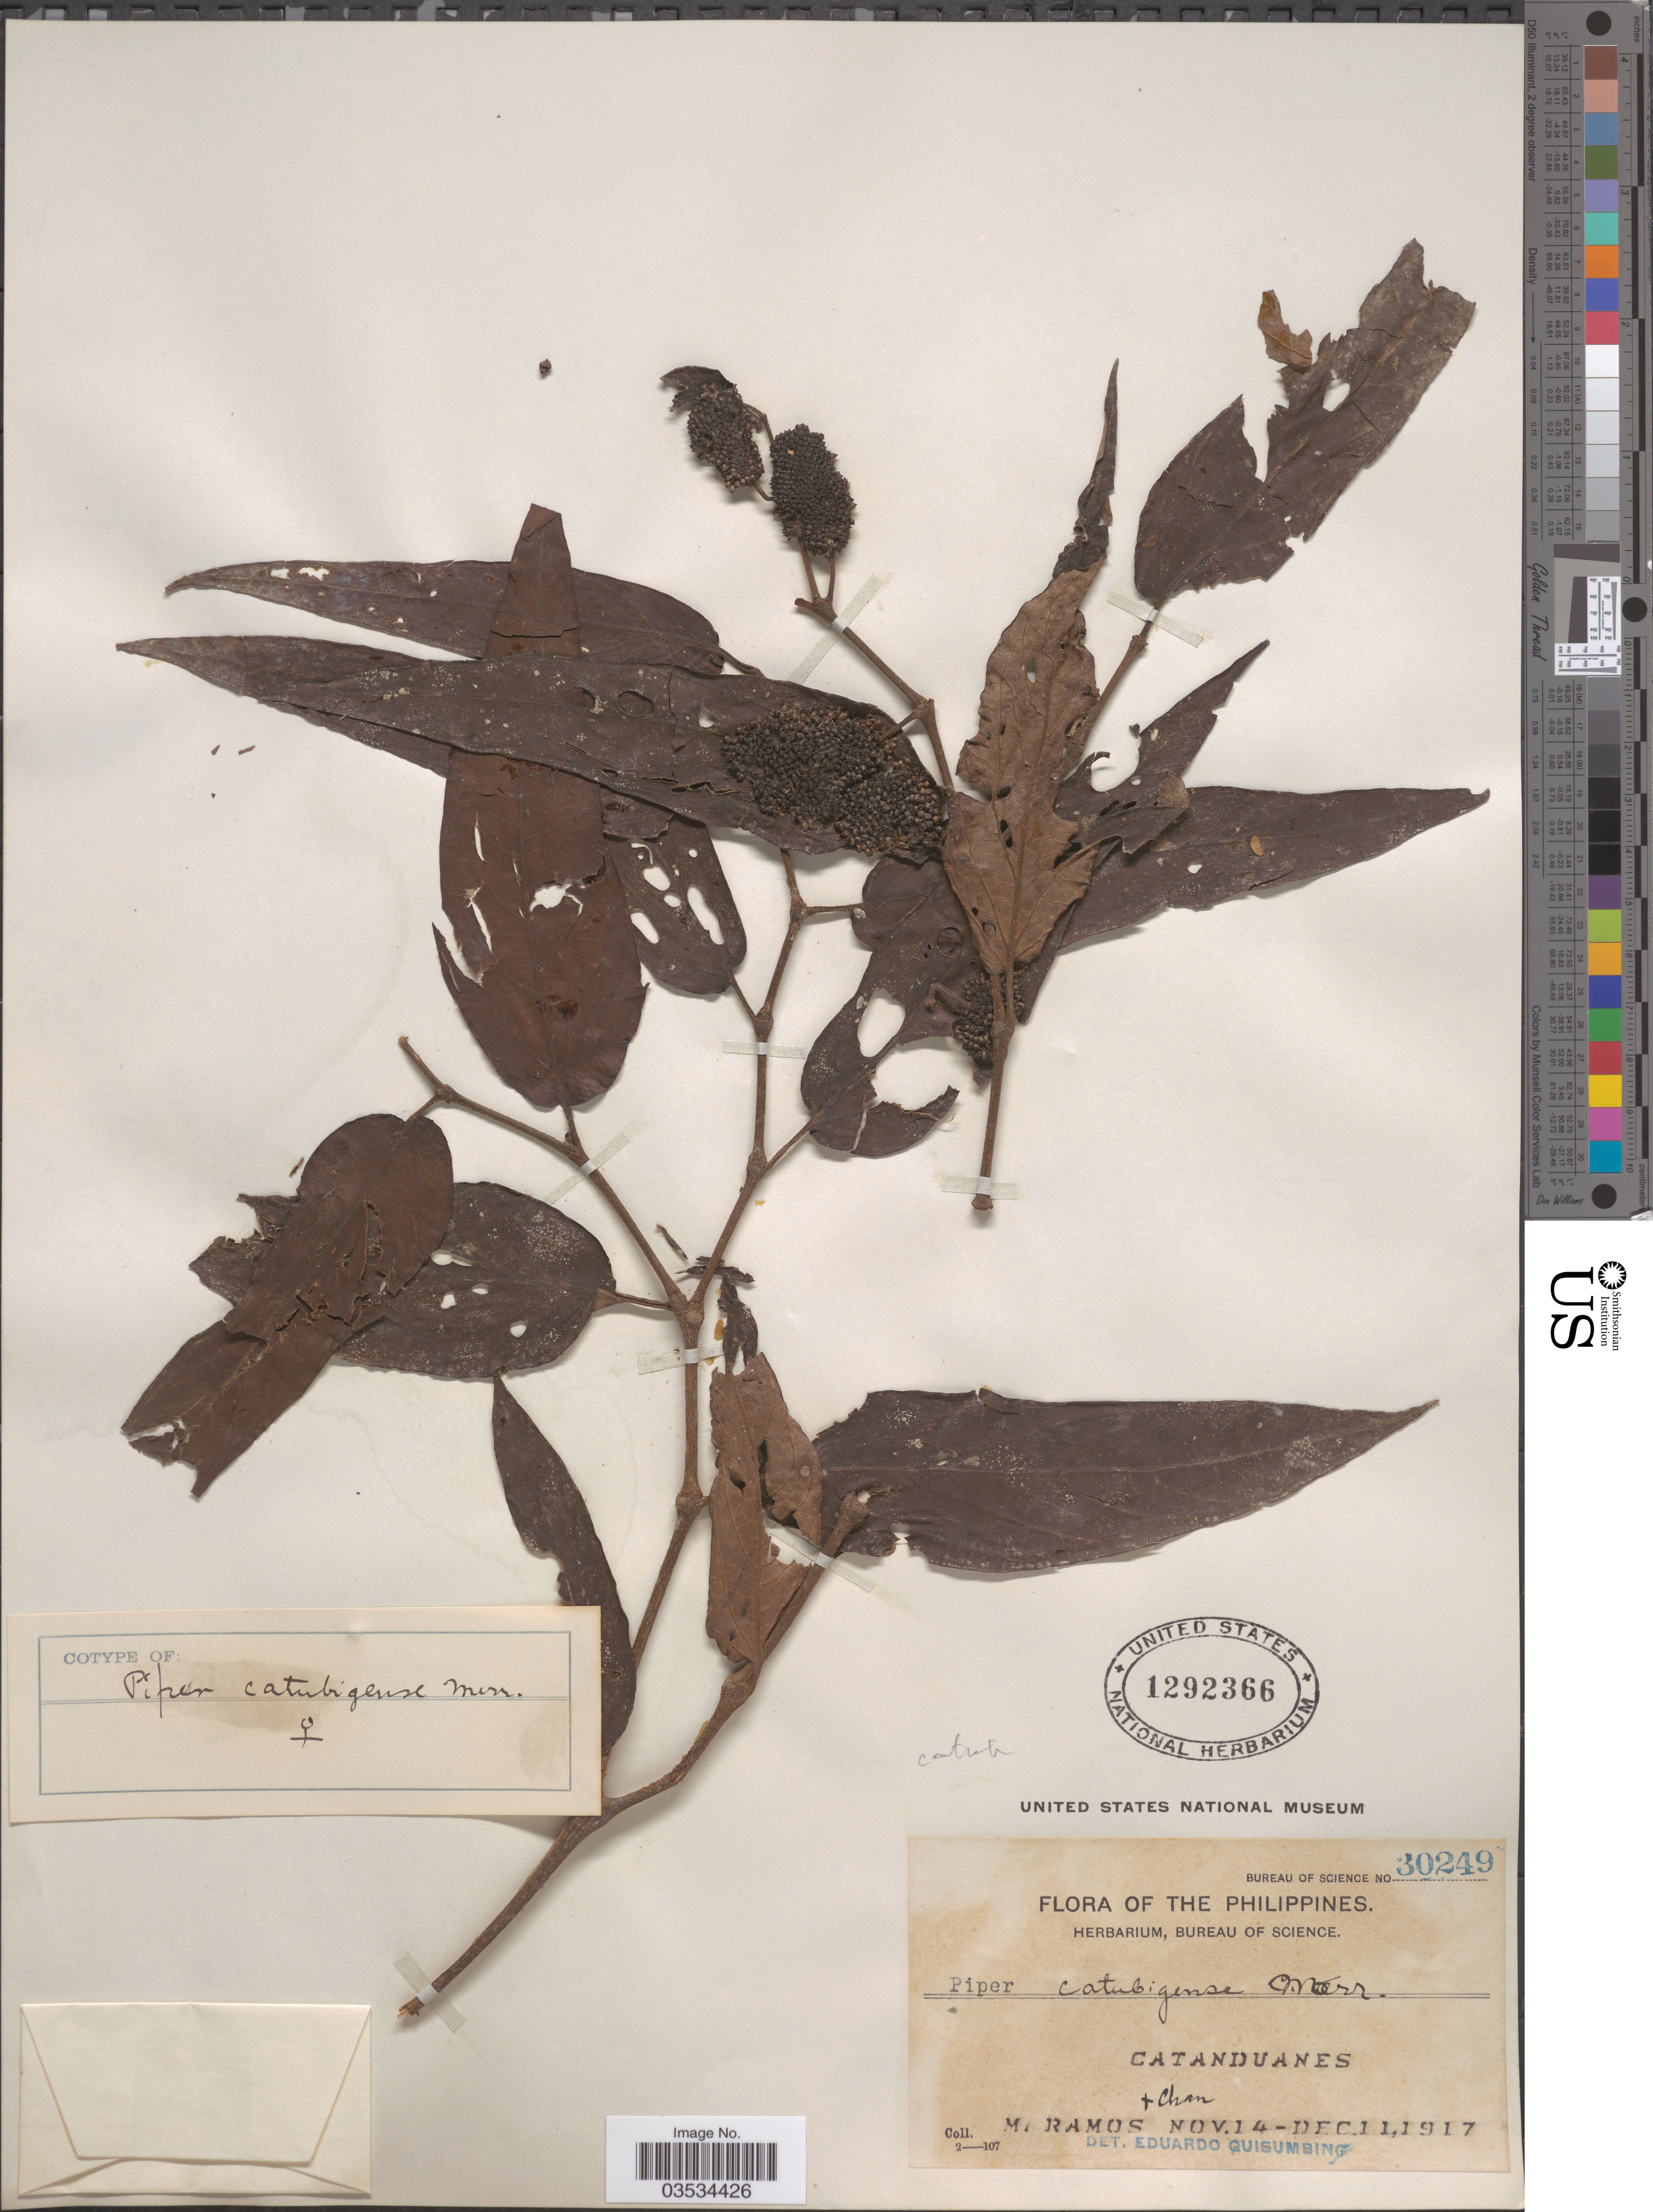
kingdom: Plantae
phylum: Tracheophyta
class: Magnoliopsida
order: Piperales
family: Piperaceae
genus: Piper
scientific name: Piper catubigense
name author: Merr.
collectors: M. Ramos & Chan.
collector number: Bureau of Science 30249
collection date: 1917-11-14/1917-12-11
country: Philippines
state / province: Bicol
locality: Catanduanes.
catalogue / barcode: US 1292366